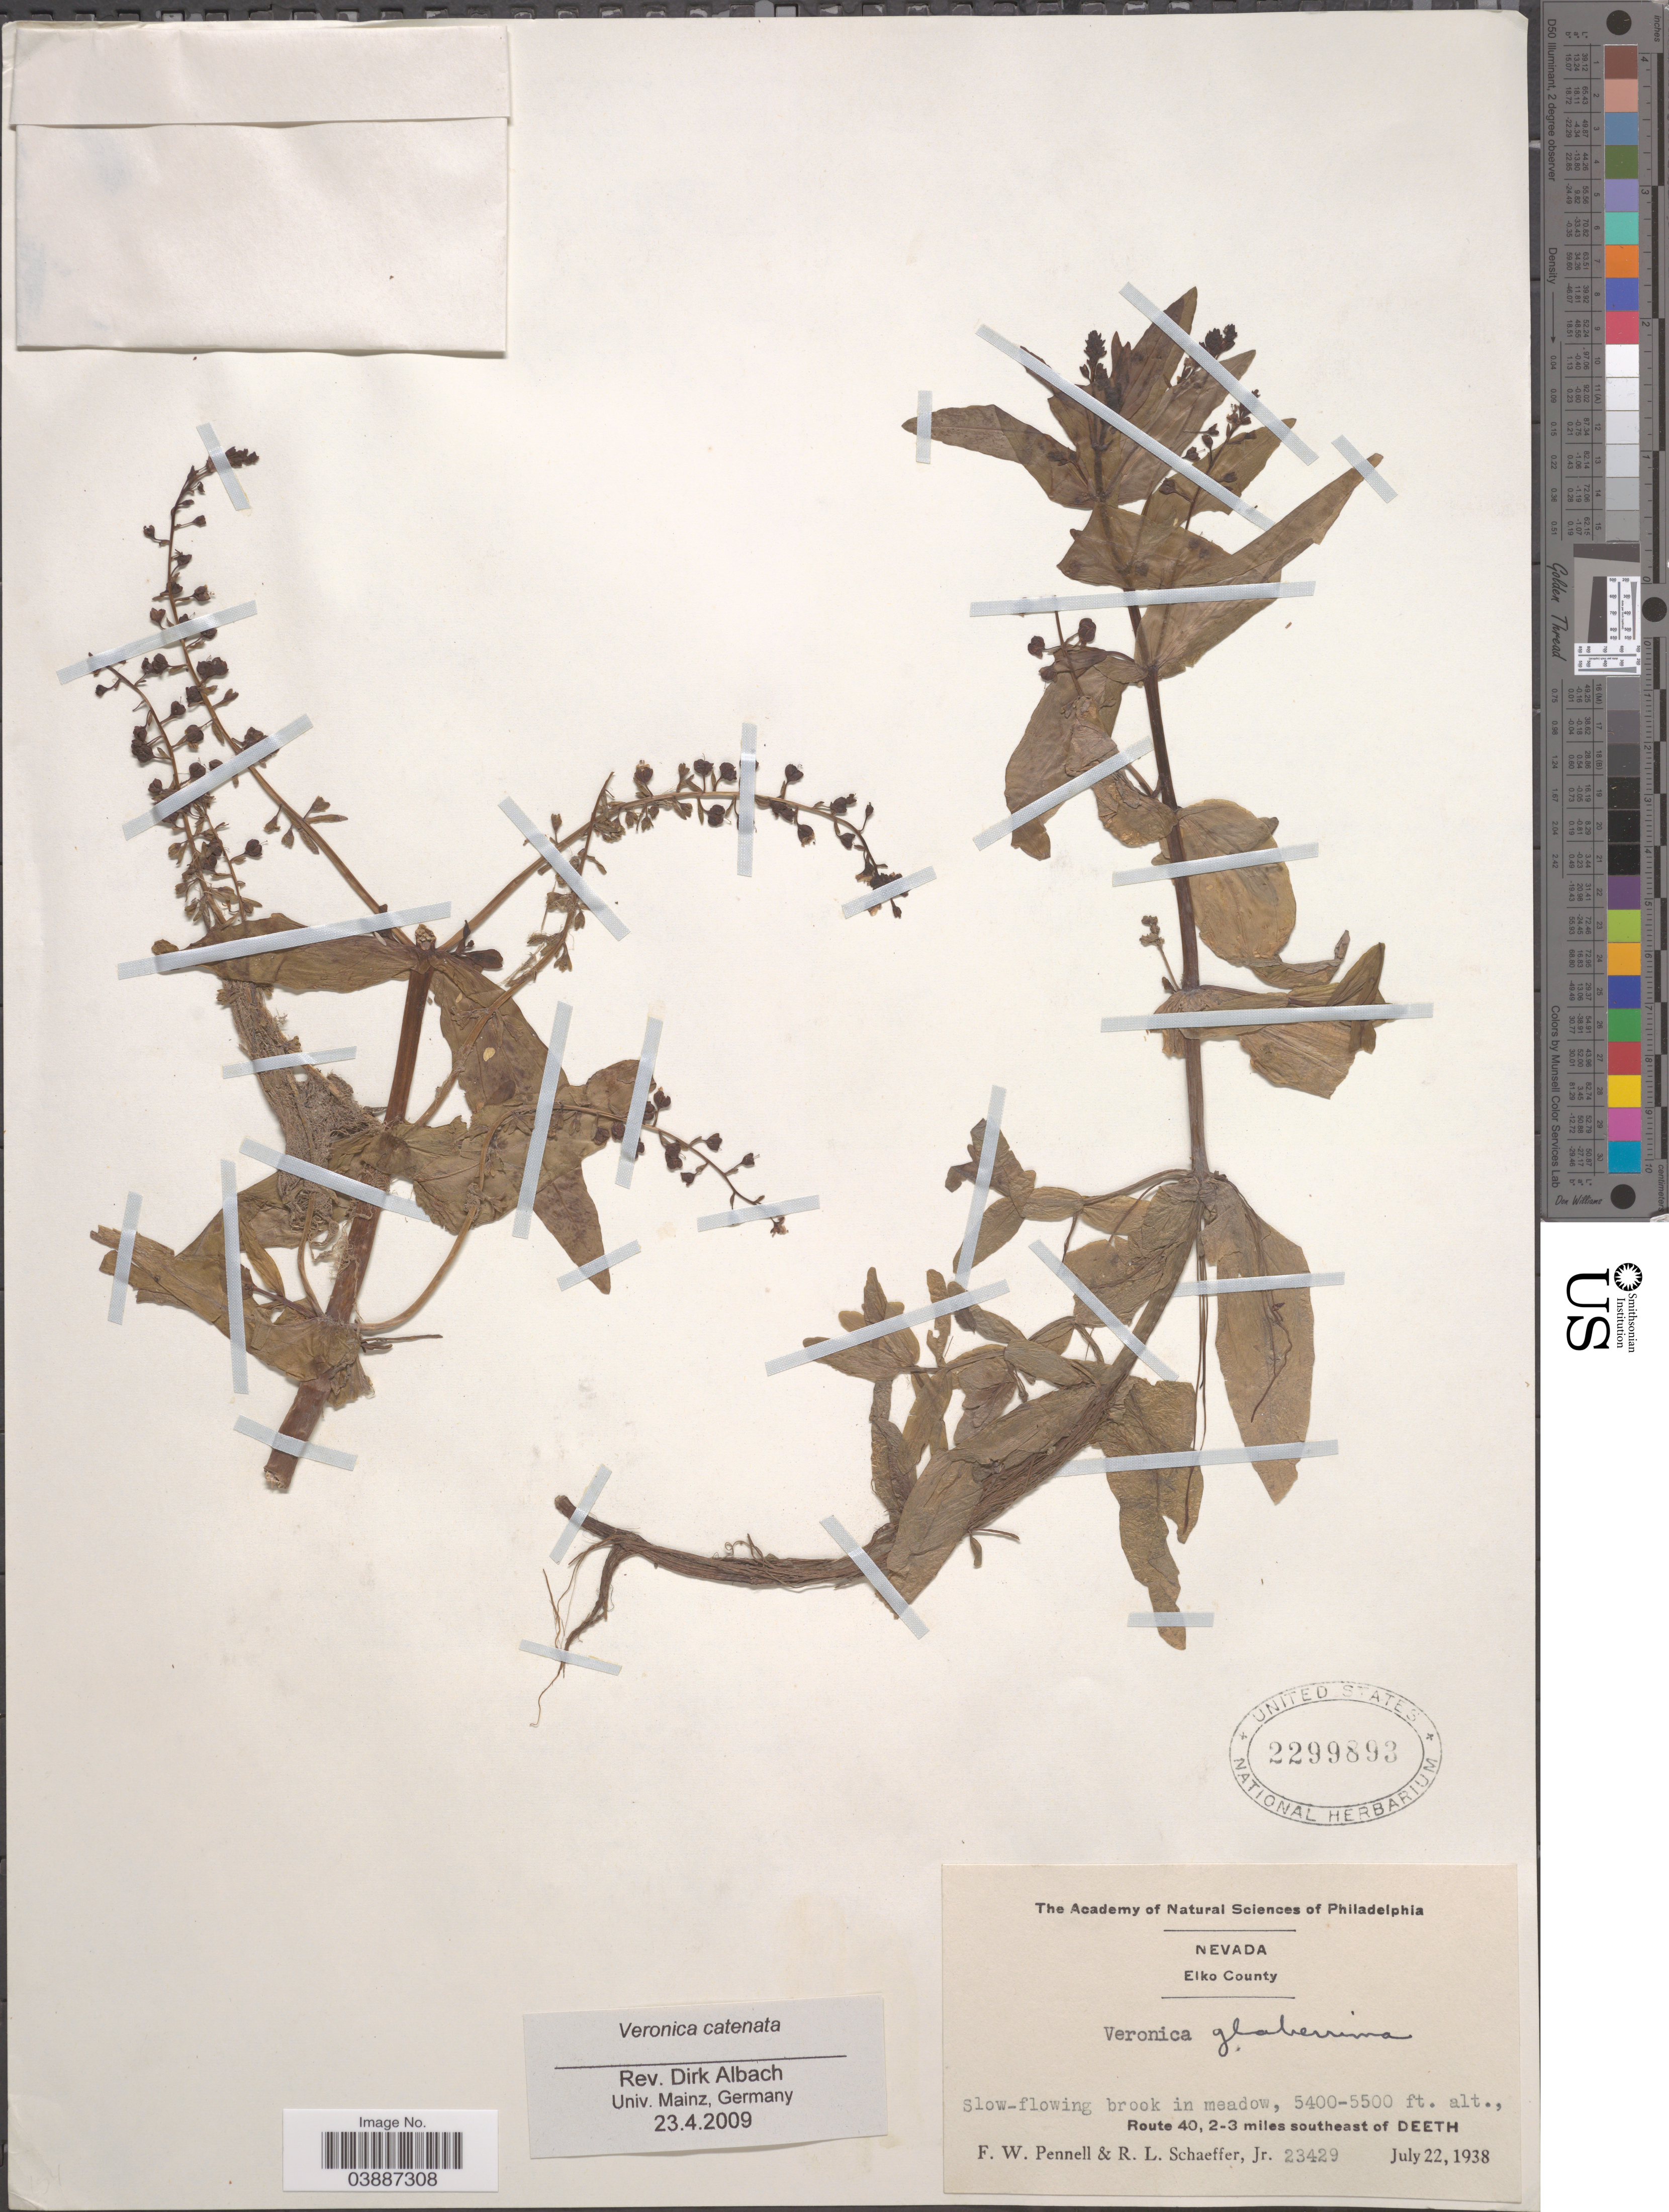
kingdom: Plantae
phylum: Tracheophyta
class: Magnoliopsida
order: Lamiales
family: Plantaginaceae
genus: Veronica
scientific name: Veronica catenata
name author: Pennell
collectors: F. W. Pennell & R. L. Schaeffer Jr.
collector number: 23429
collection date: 1938-07-22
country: United States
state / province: Nevada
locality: Elko County. Route 40, 2-3 miles southeast of Deeth.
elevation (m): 1646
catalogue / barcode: US 2299893